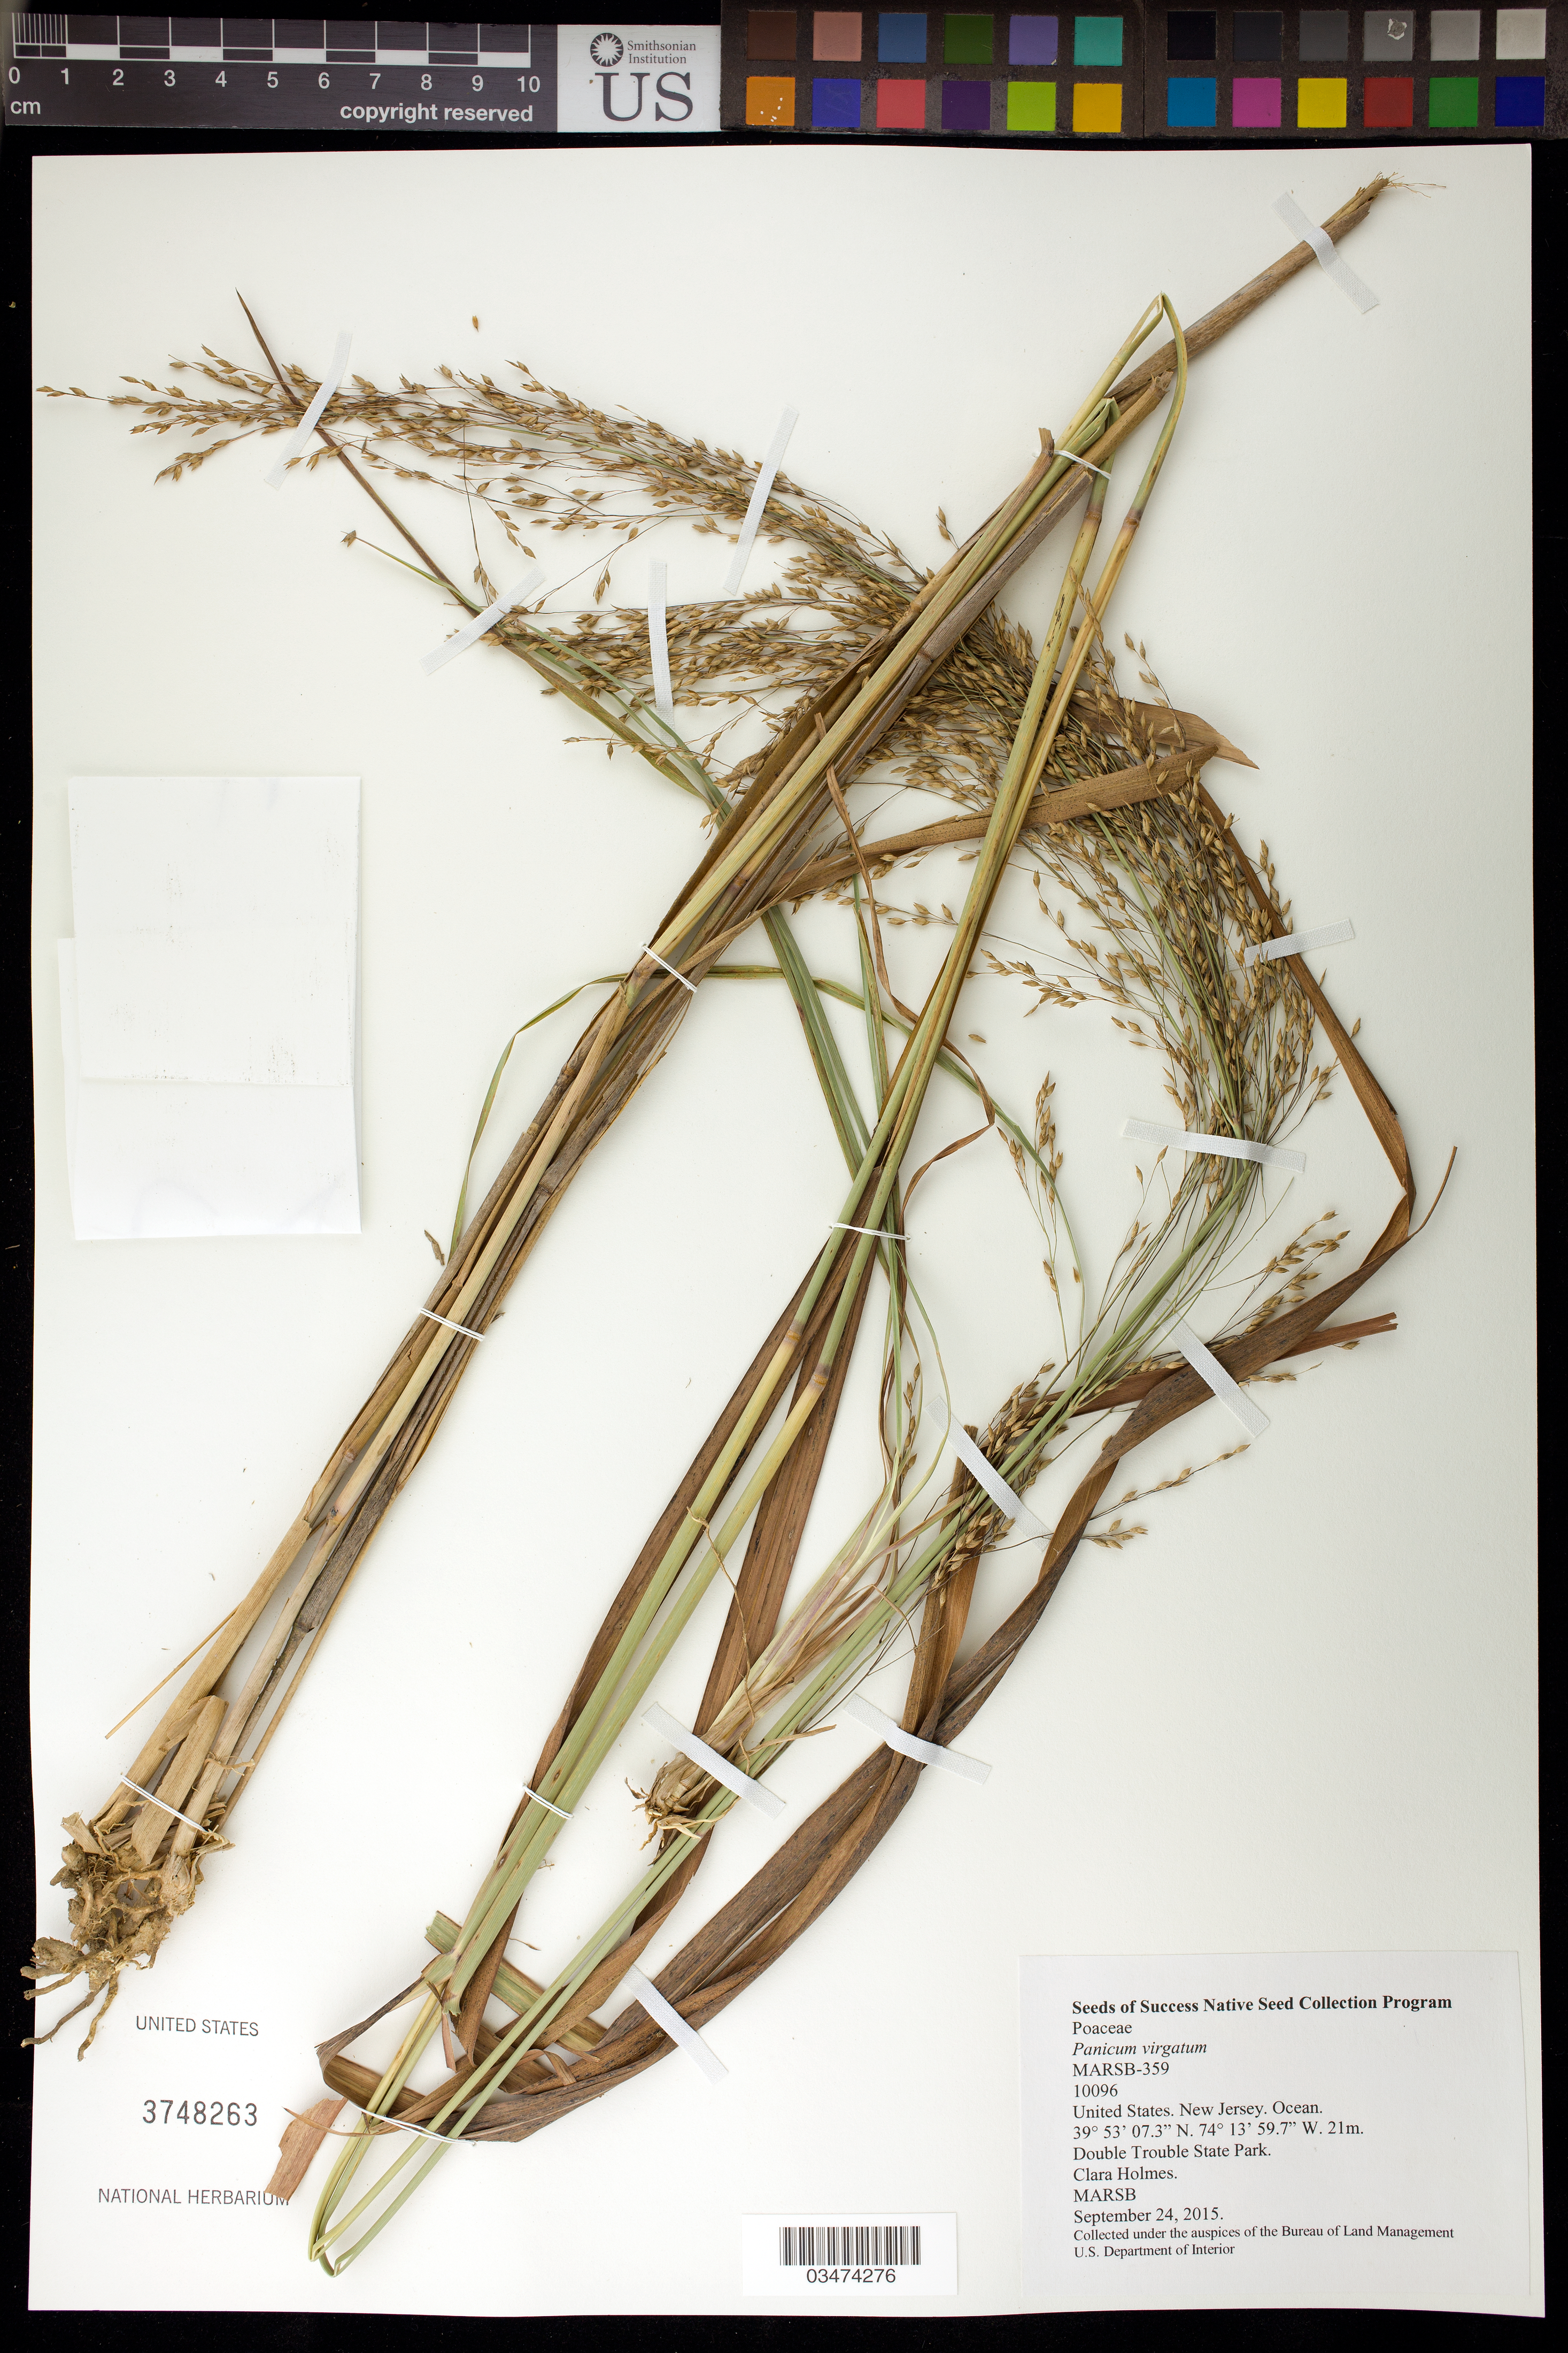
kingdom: Plantae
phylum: Tracheophyta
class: Liliopsida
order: Poales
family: Poaceae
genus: Panicum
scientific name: Panicum virgatum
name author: L.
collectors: C. Holmes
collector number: MARSB-359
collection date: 2015-09-24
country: United States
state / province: New Jersey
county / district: Ocean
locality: Double Trouble State Park, Powerline Cut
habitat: Coastal Plain mixed hardwood forest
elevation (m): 6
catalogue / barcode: US 3748263